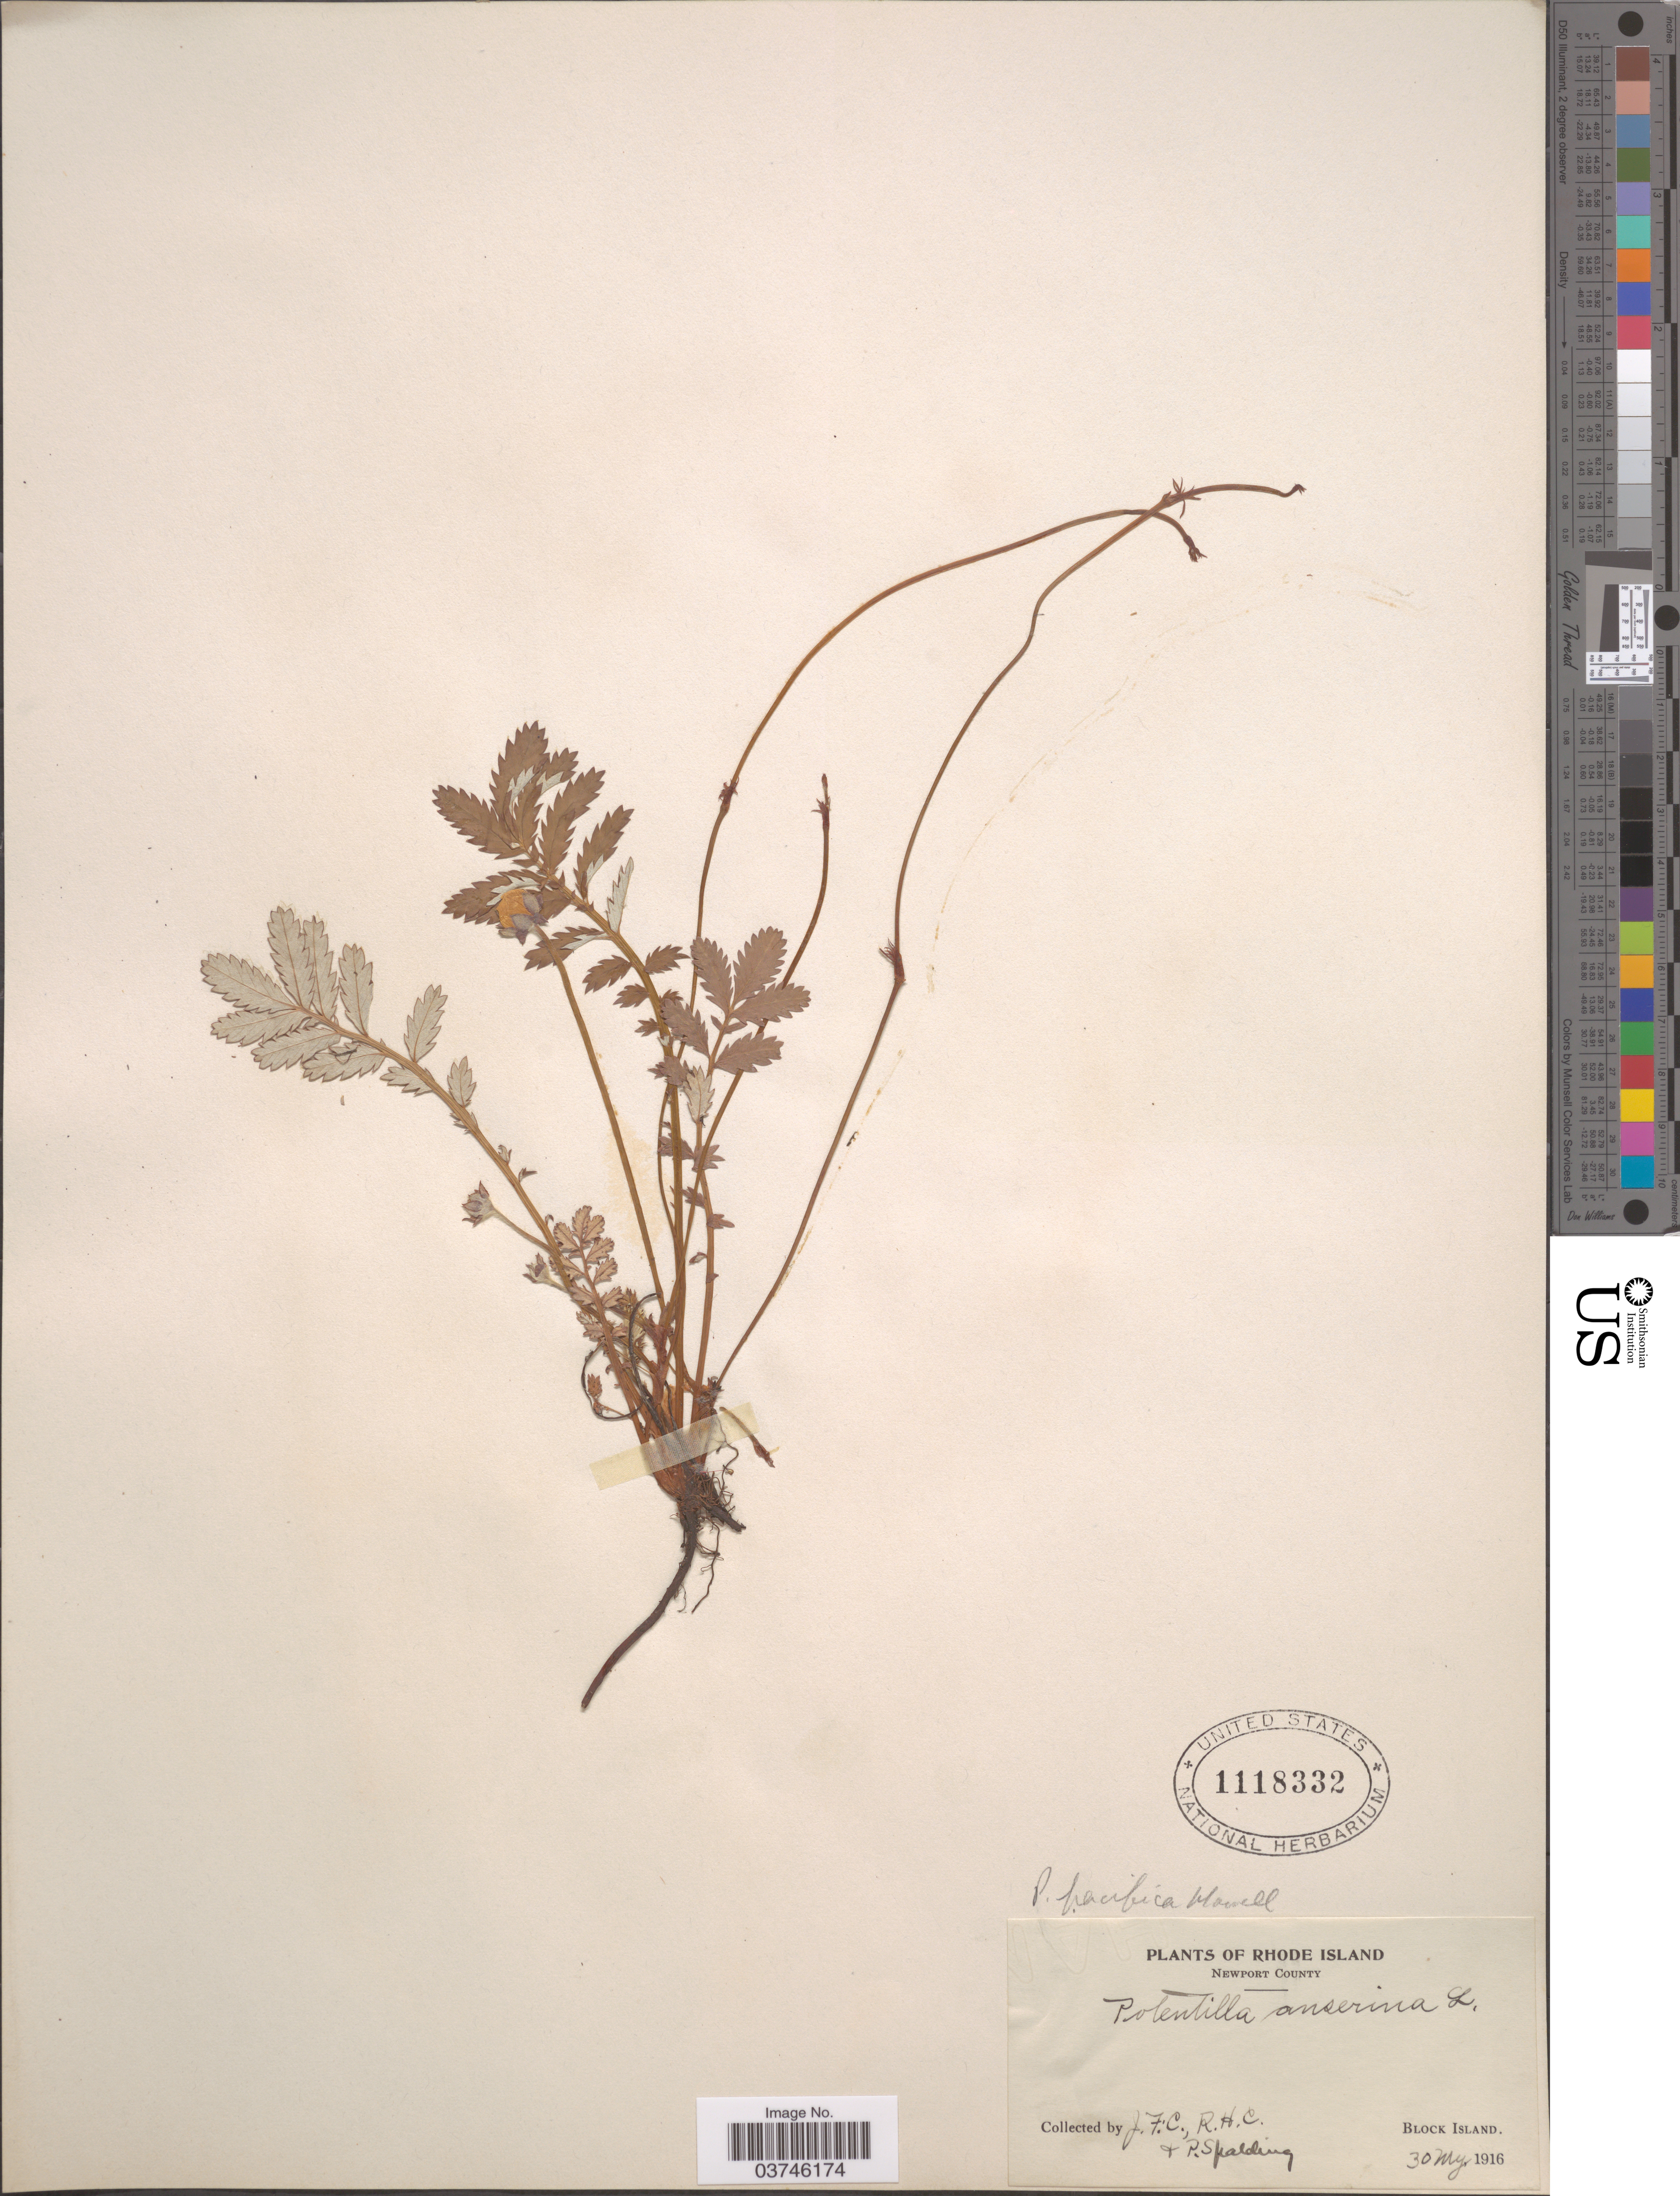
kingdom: Plantae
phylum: Tracheophyta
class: Magnoliopsida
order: Rosales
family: Rosaceae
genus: Argentina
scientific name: Argentina pacifica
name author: (Howell) Rydb.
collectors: J. Collins, R. H. C. & P. Spalding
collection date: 1916-05-30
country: United States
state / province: Rhode Island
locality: Newport County. Block Island.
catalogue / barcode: US 1118332